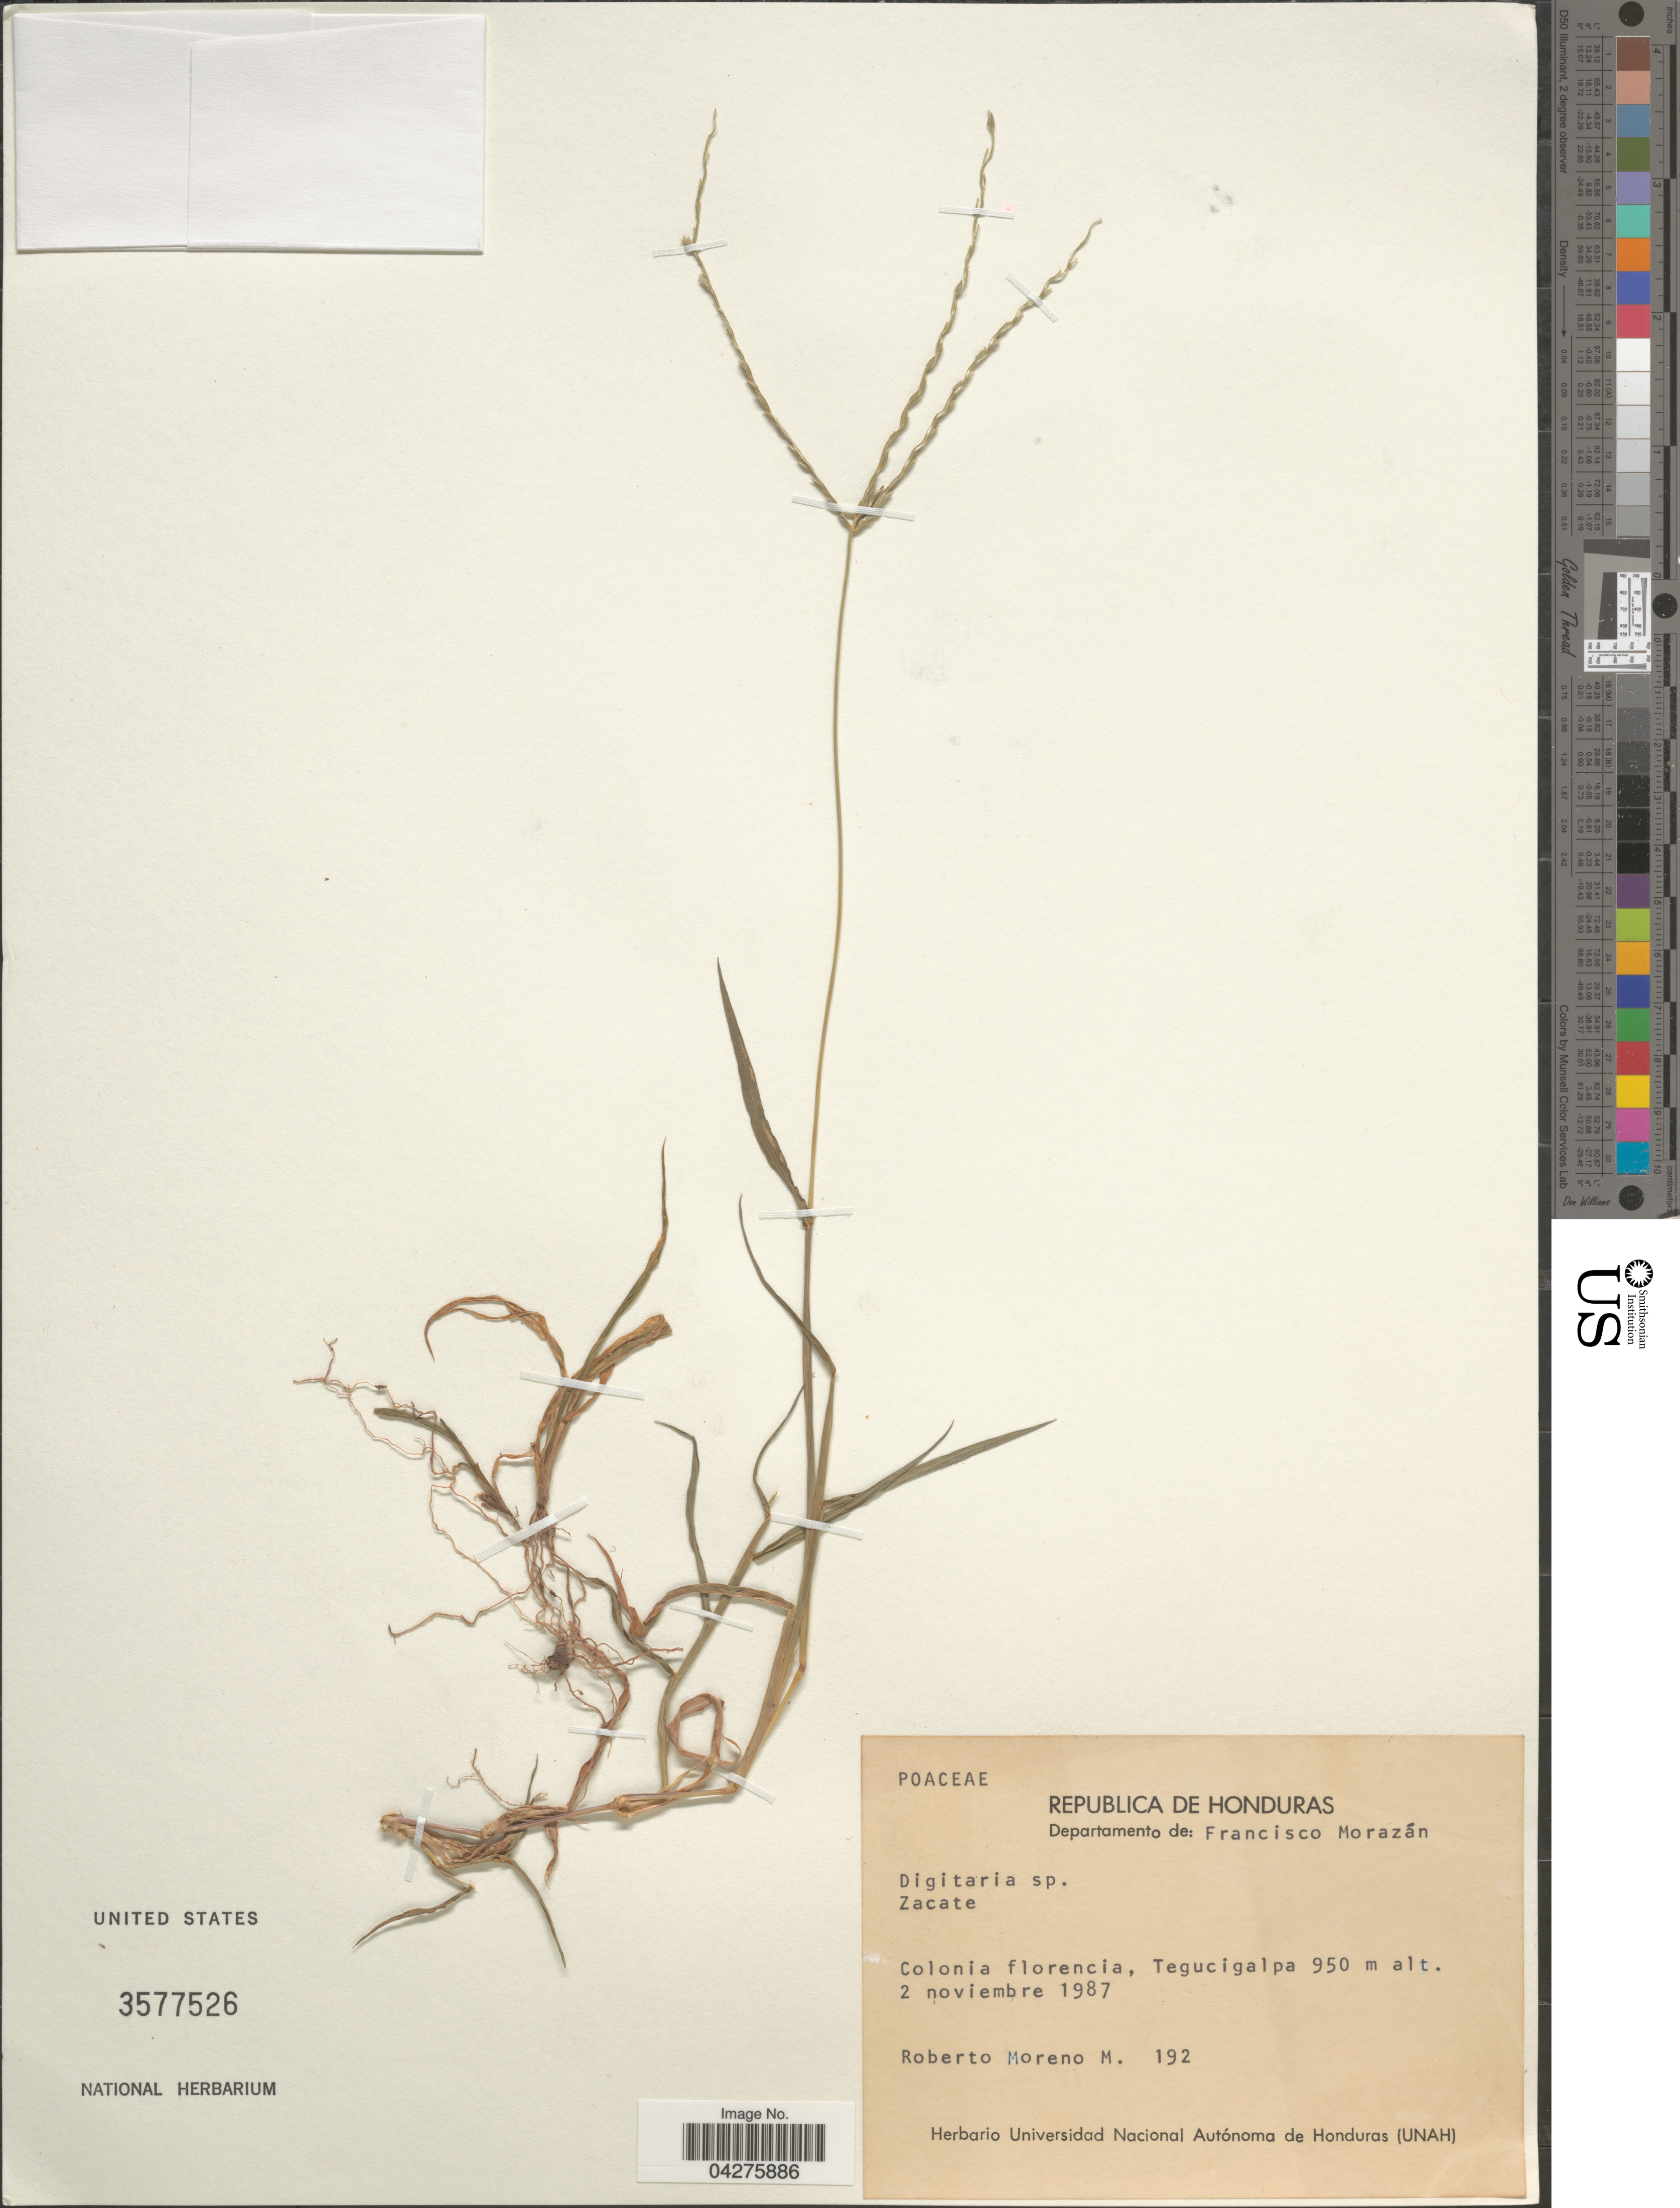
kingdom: Plantae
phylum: Tracheophyta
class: Liliopsida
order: Poales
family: Poaceae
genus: Digitaria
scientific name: Digitaria sp.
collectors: R. Moreno M.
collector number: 192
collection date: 1987-11-02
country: Honduras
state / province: Fco. Morazán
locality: Departamento de: Francisco Morazán. Colonia florencia, Tegucigalpa.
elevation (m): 950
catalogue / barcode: US 3577526